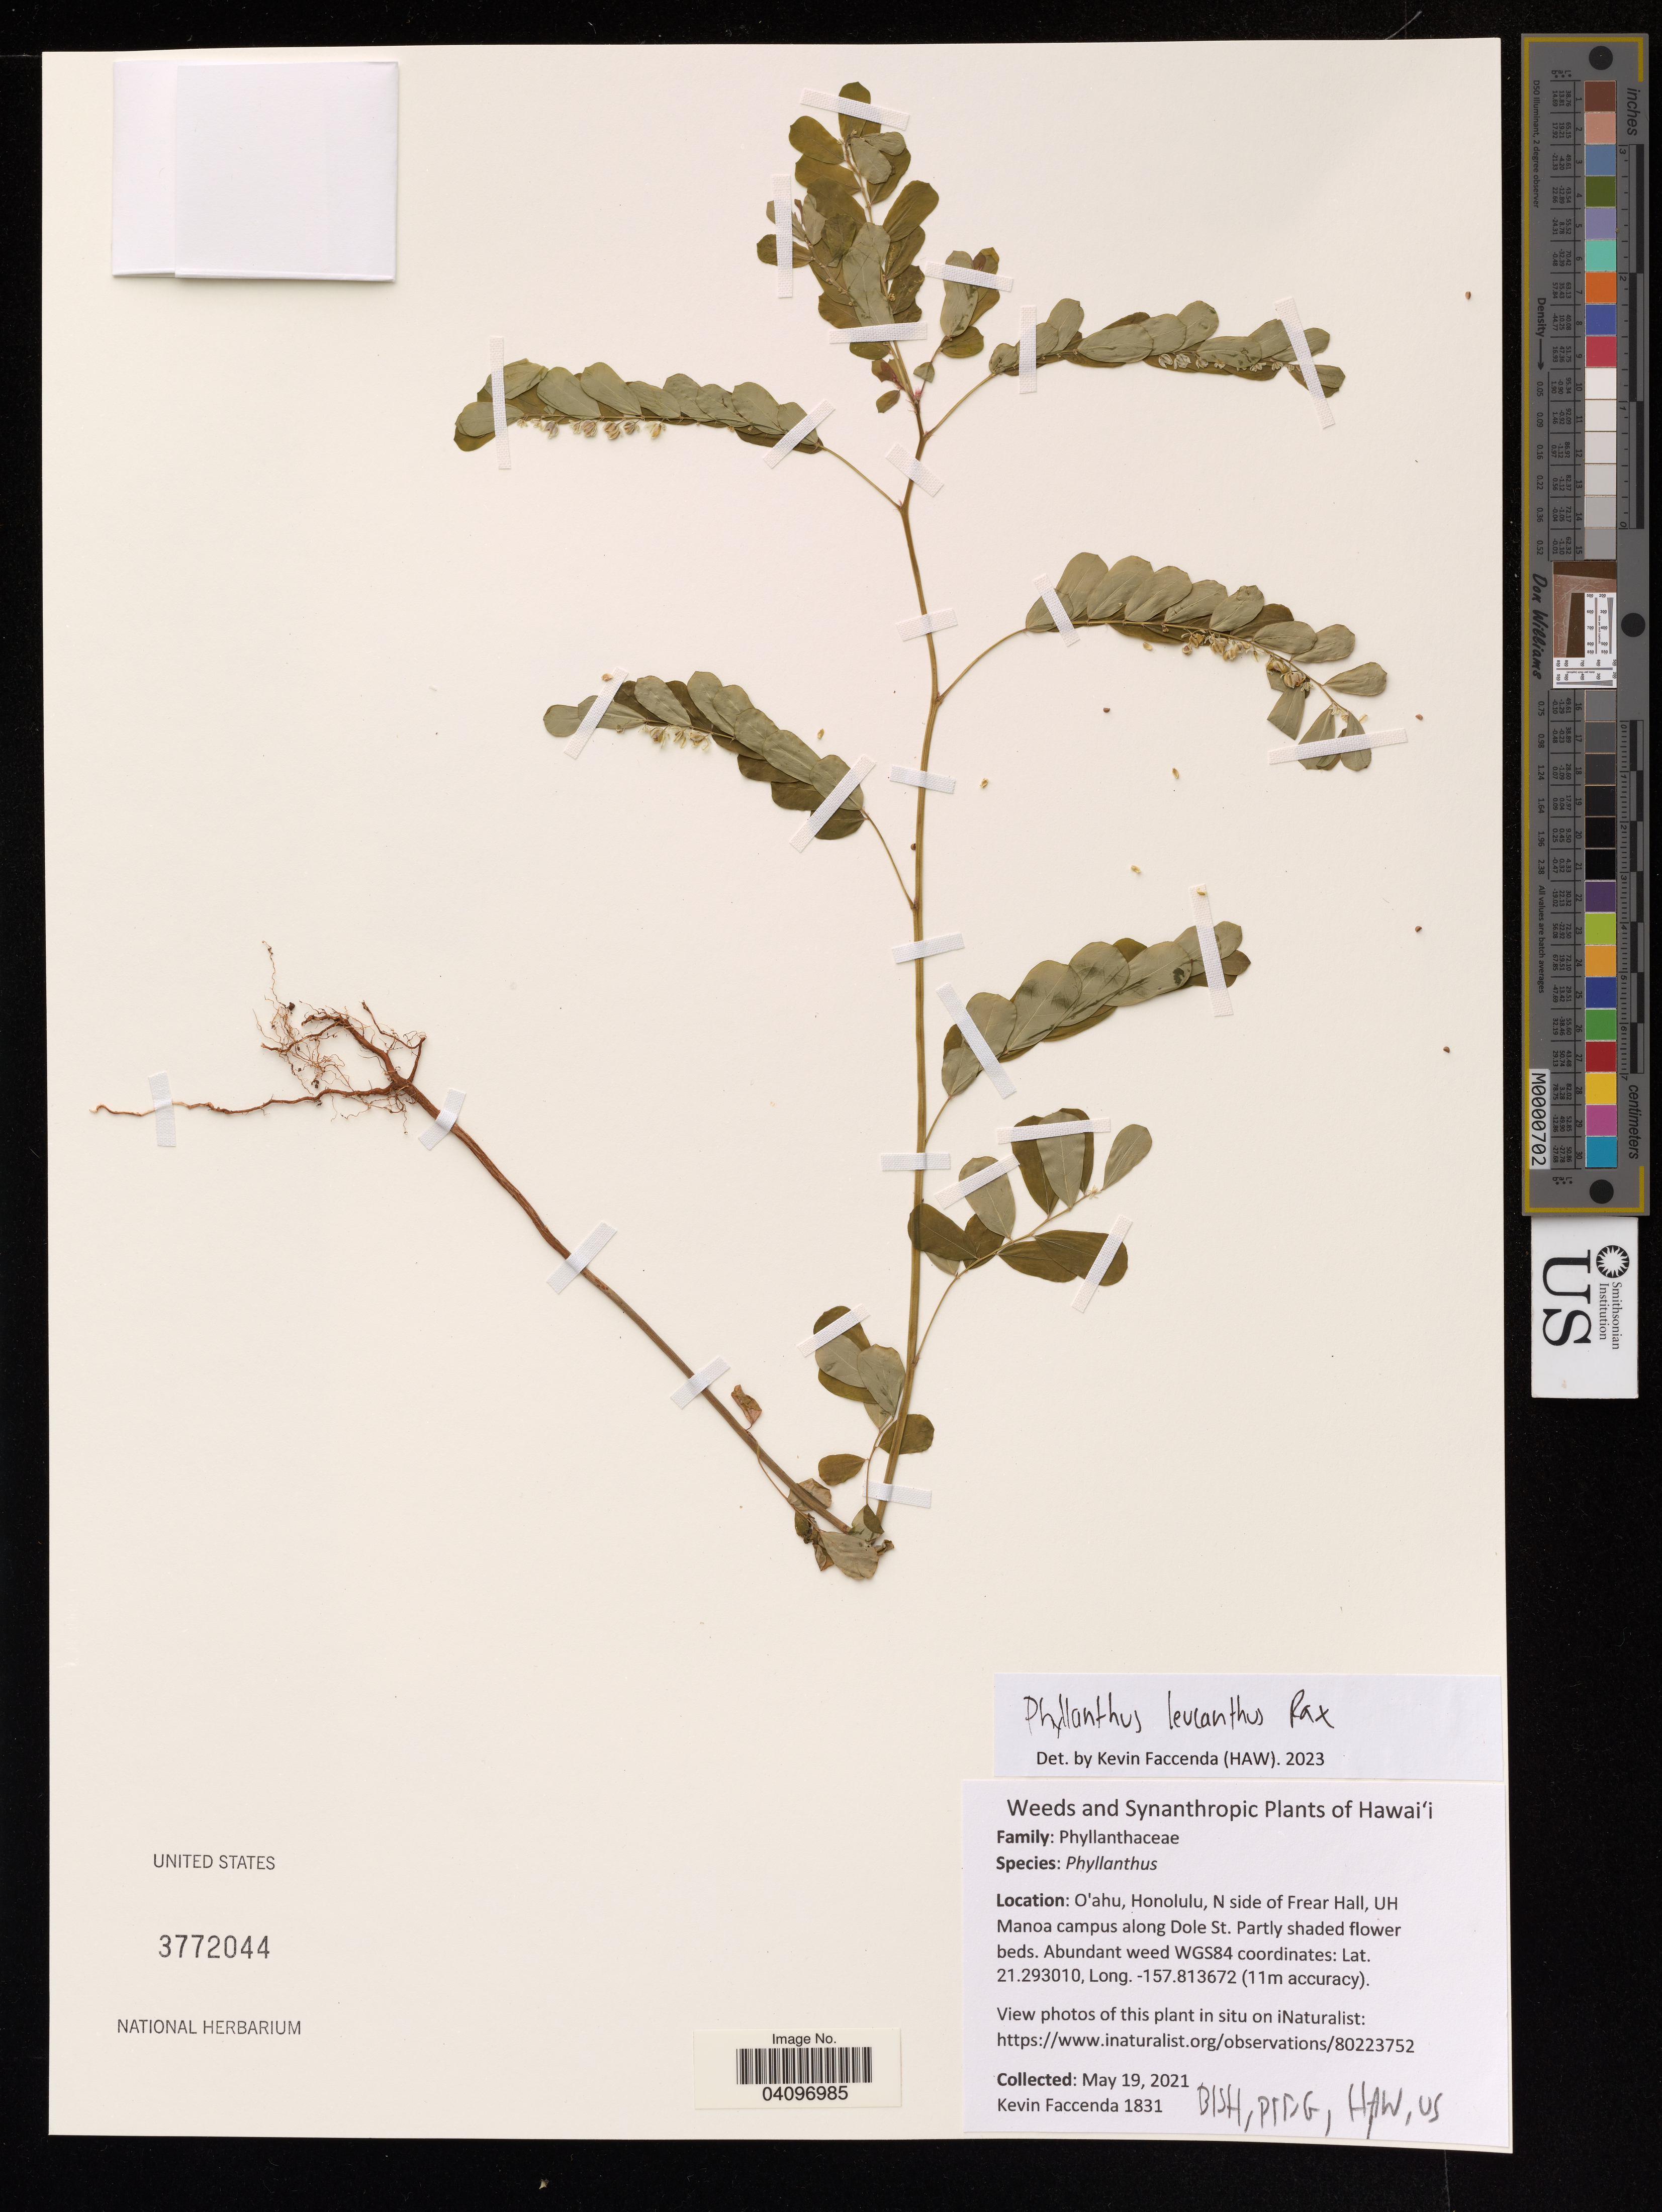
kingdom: Plantae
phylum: Tracheophyta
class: Magnoliopsida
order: Malpighiales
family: Phyllanthaceae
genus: Phyllanthus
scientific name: Phyllanthus leucanthus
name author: Pax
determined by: Faccenda, K.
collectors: K. Faccenda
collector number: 1831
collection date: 2021-05-19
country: United States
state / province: Hawaii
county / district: Honolulu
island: Oahu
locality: N side of Frear Hall, UH Manoa campus along Dole St. Partly shaded flower beds.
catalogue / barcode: US 372044